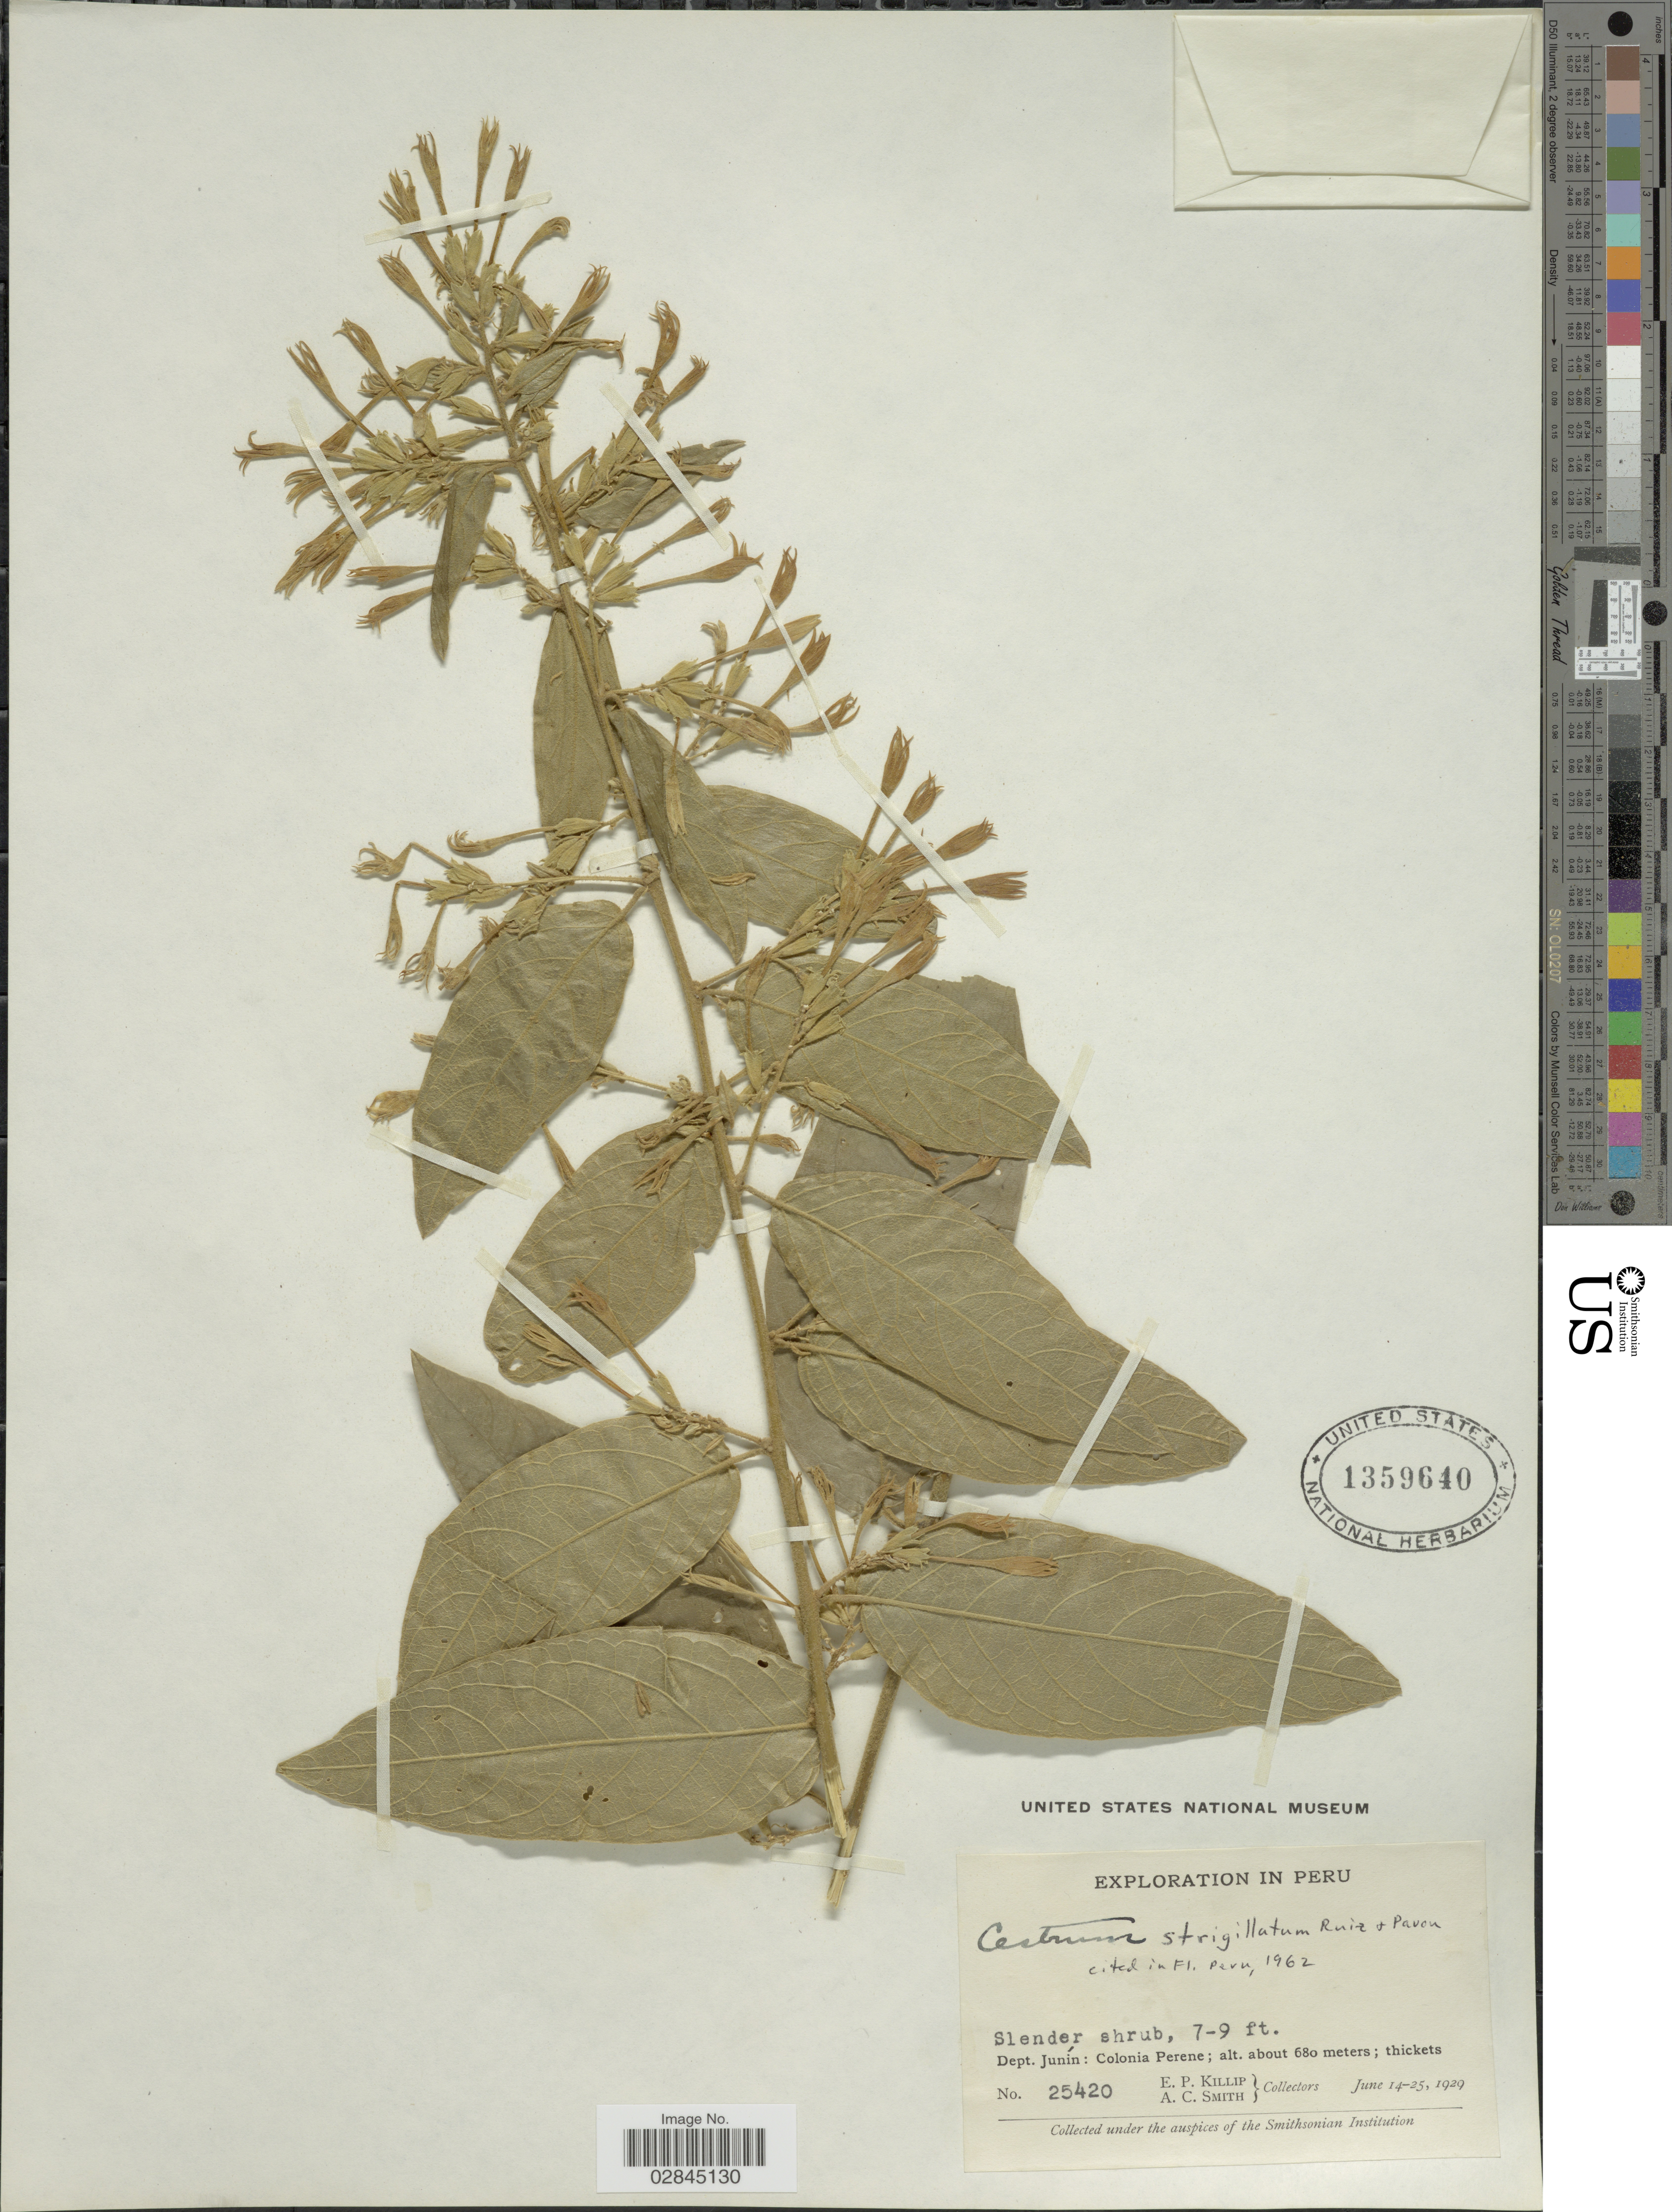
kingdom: Plantae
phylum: Tracheophyta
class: Magnoliopsida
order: Solanales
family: Solanaceae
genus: Cestrum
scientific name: Cestrum strigilatum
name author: Ruiz & Pav.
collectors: E. P. Killip & A. C. Smith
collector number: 25420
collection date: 1929-06-14/1929-06-25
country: Peru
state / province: Junín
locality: Dept. Junín: Colonia Perene.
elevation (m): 680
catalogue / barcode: US 1359640